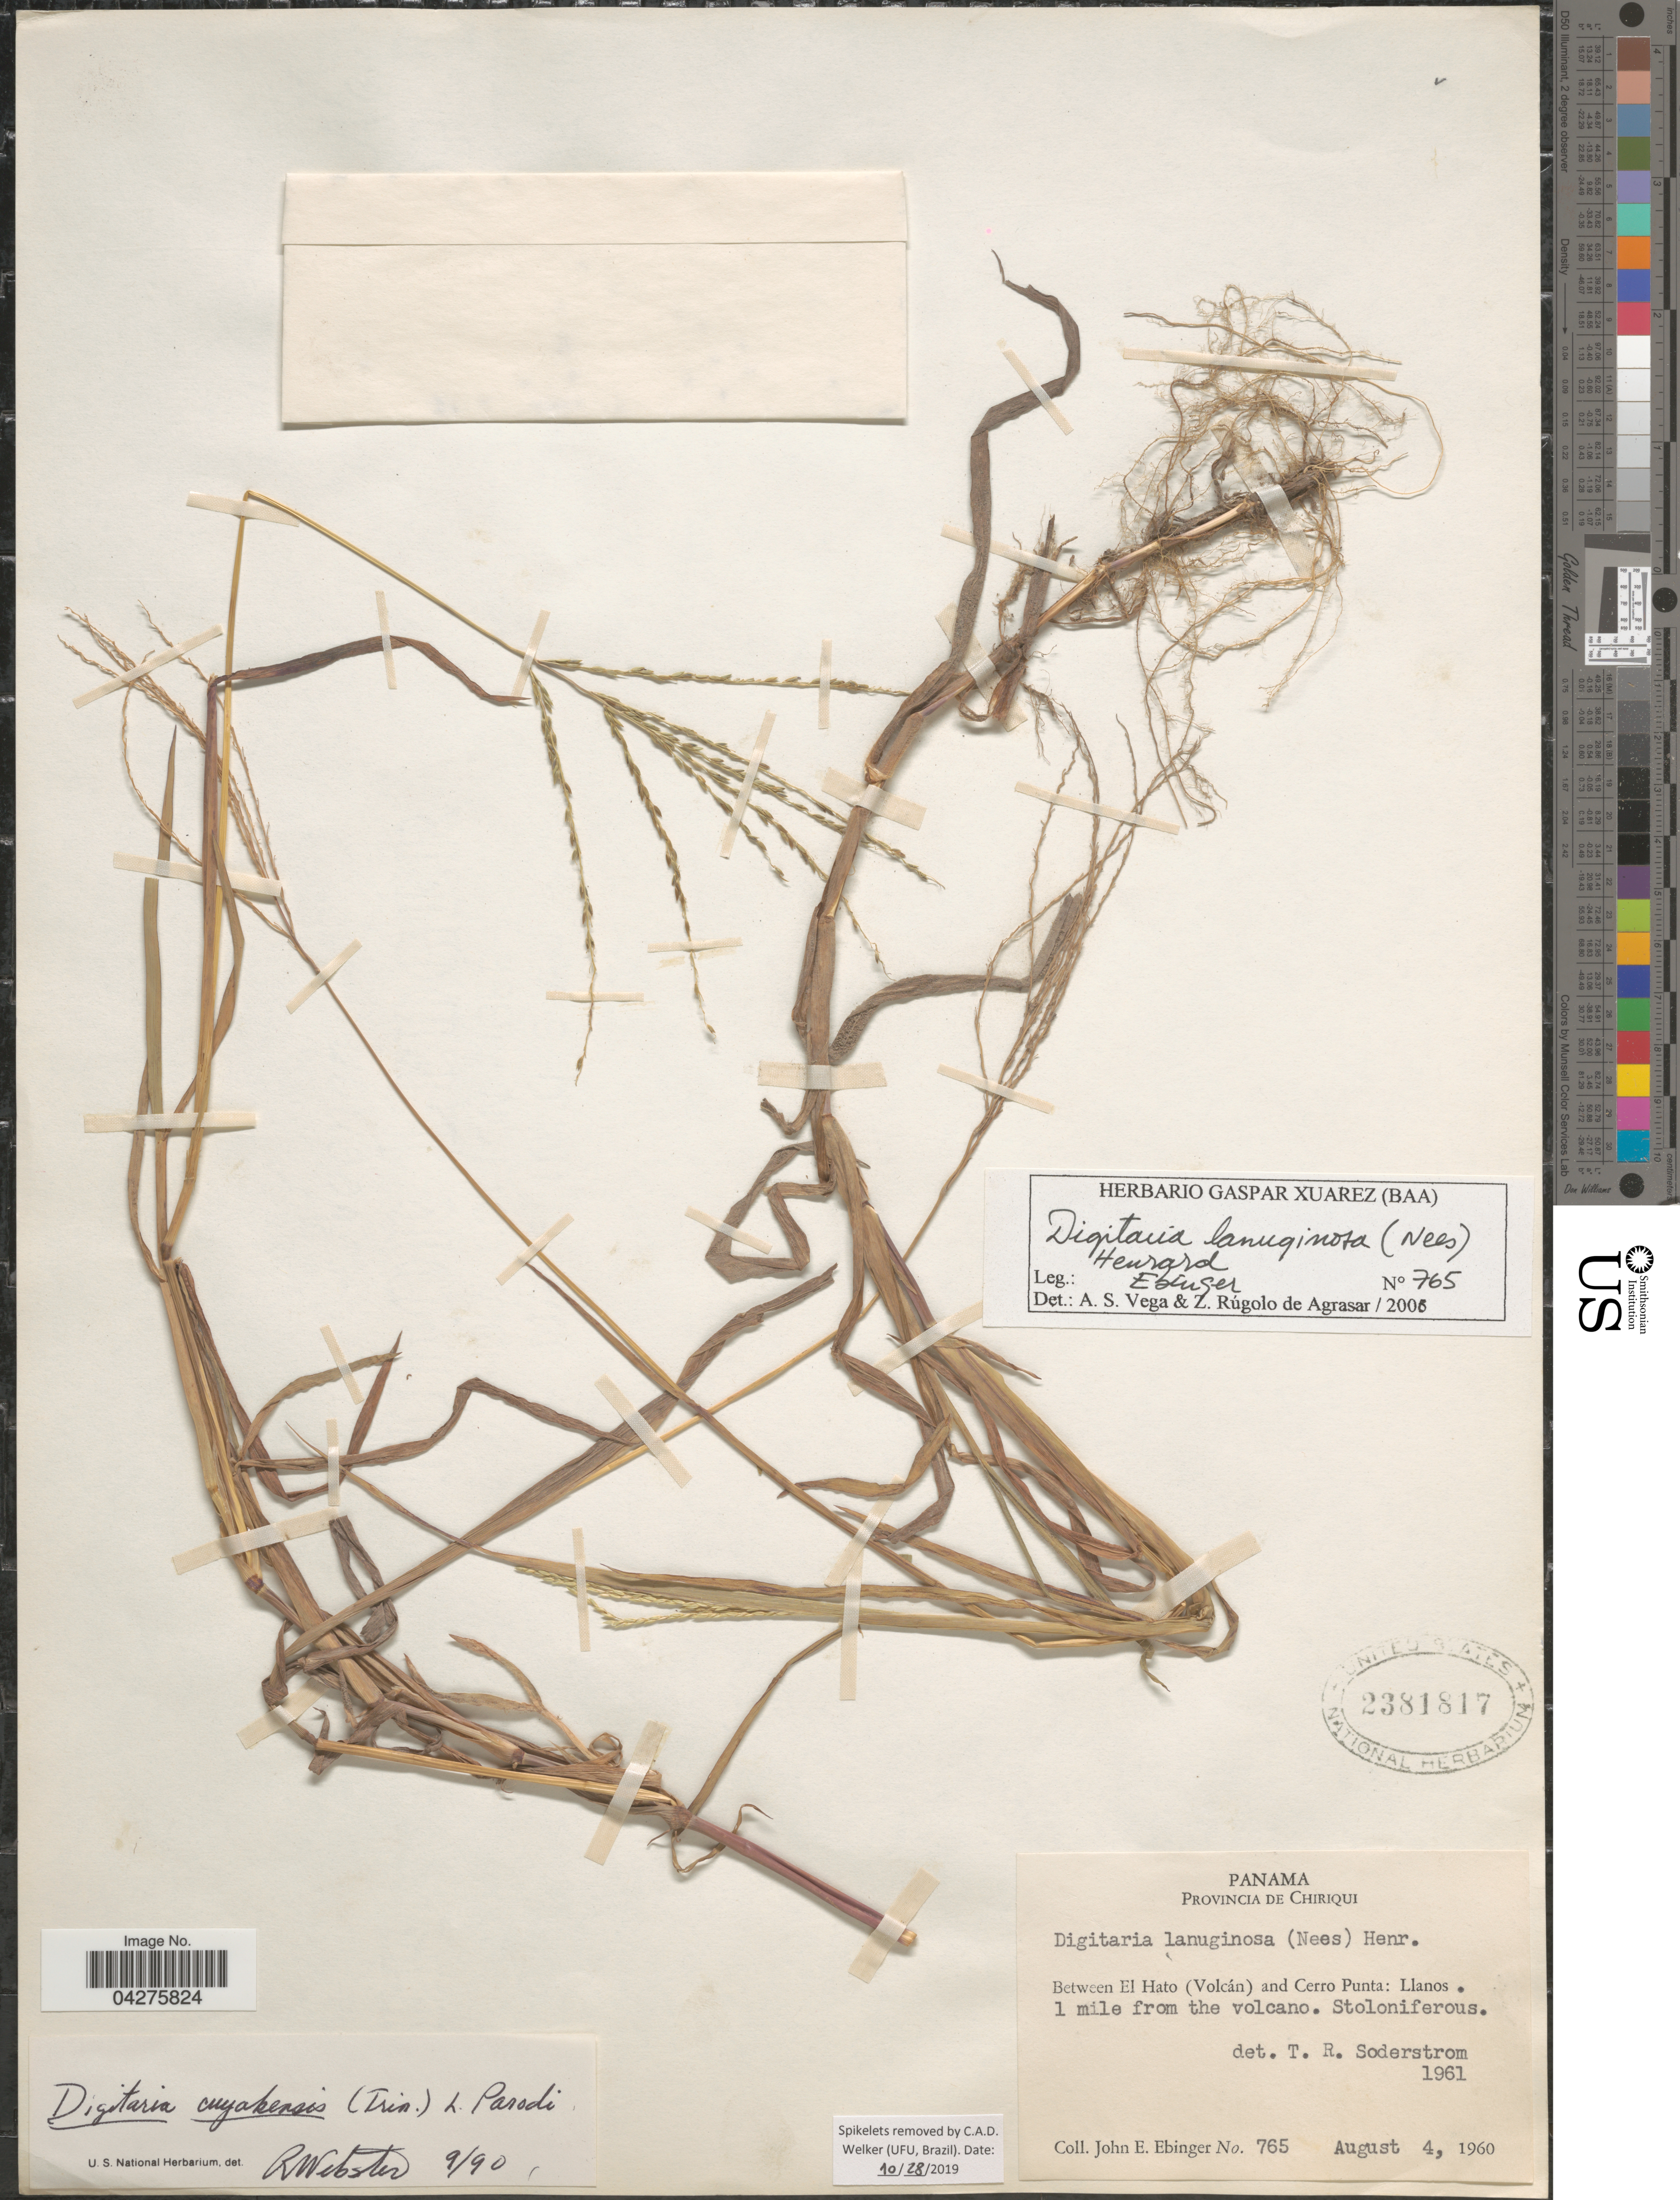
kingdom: Plantae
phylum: Tracheophyta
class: Liliopsida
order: Poales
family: Poaceae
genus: Digitaria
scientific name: Digitaria lanuginosa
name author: (Nees) Henr.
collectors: J. Ebinger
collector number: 765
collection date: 1960-08-04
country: Panama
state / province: Chiriqui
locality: Between El Hato (Volcán) and Cerro Punta: Llanos. 1 mile from the volcano.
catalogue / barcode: US 2381817